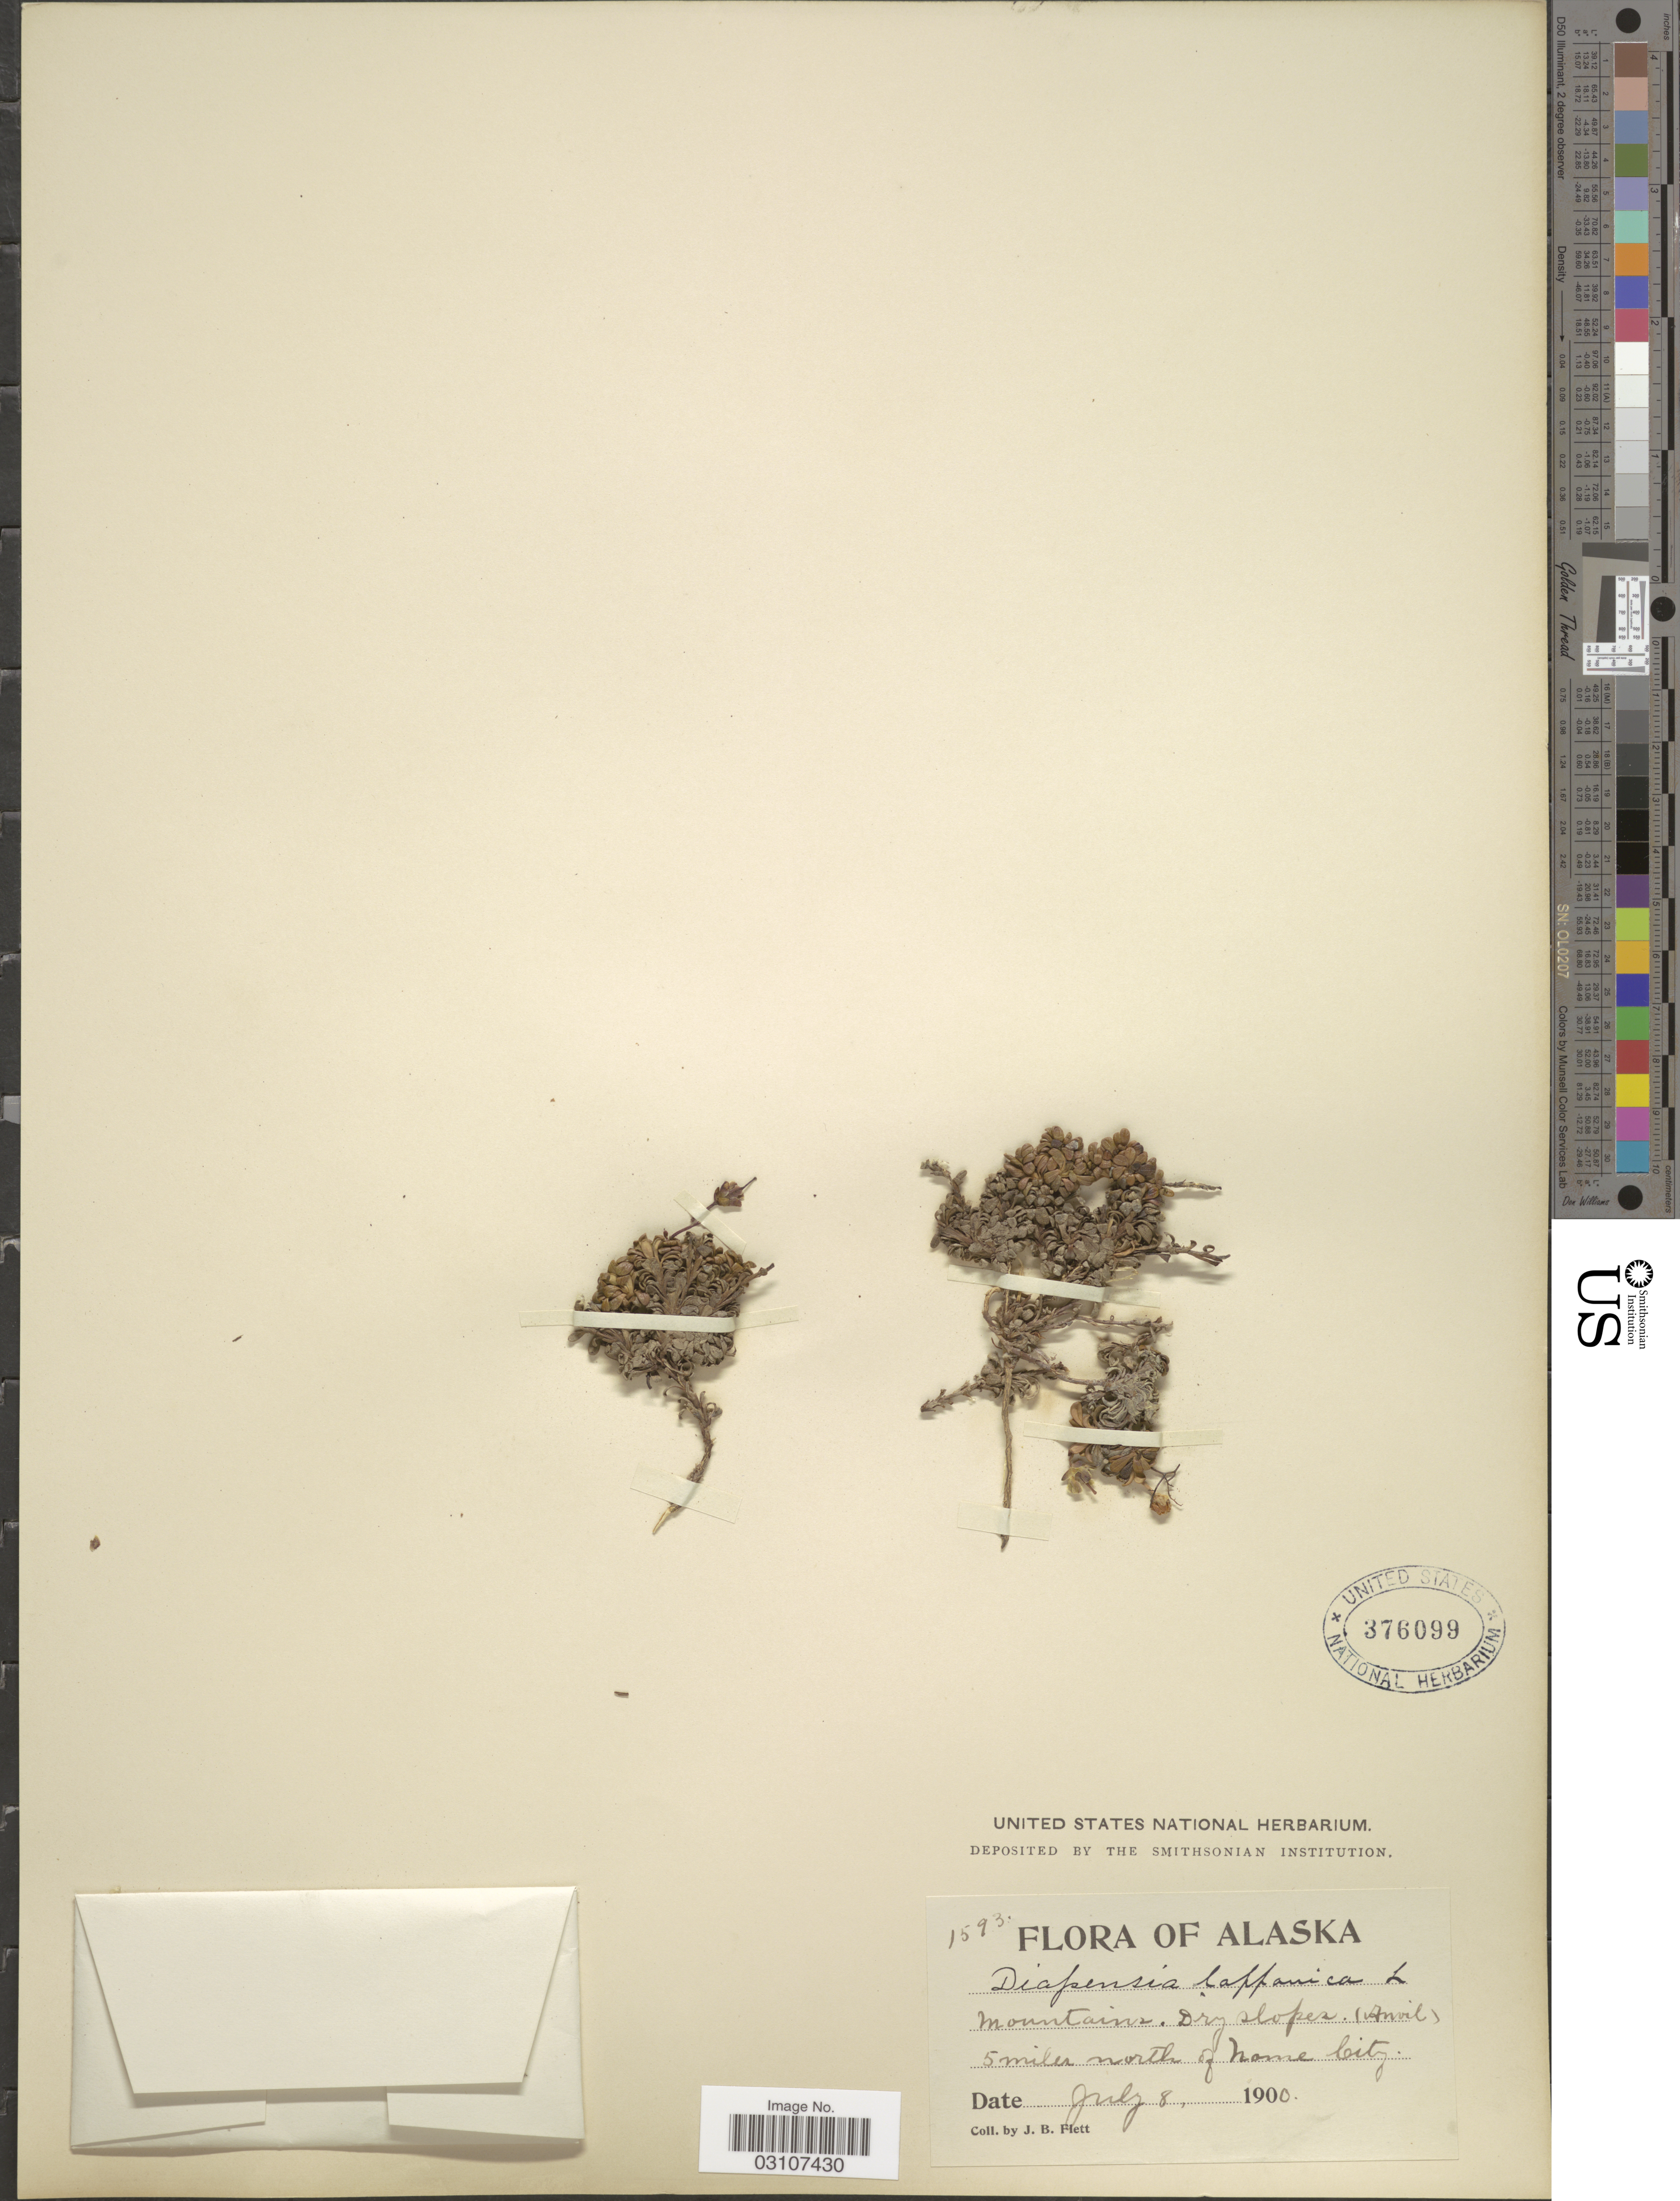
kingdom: Plantae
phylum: Tracheophyta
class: Magnoliopsida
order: Ericales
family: Diapensiaceae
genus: Diapensia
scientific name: Diapensia lapponica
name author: L.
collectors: J. Flett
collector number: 1593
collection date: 1900-07-08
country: United States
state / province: Alaska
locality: Mountains. Dry slopes (Anvil) 5 miles north of Nome City.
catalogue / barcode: US 376099